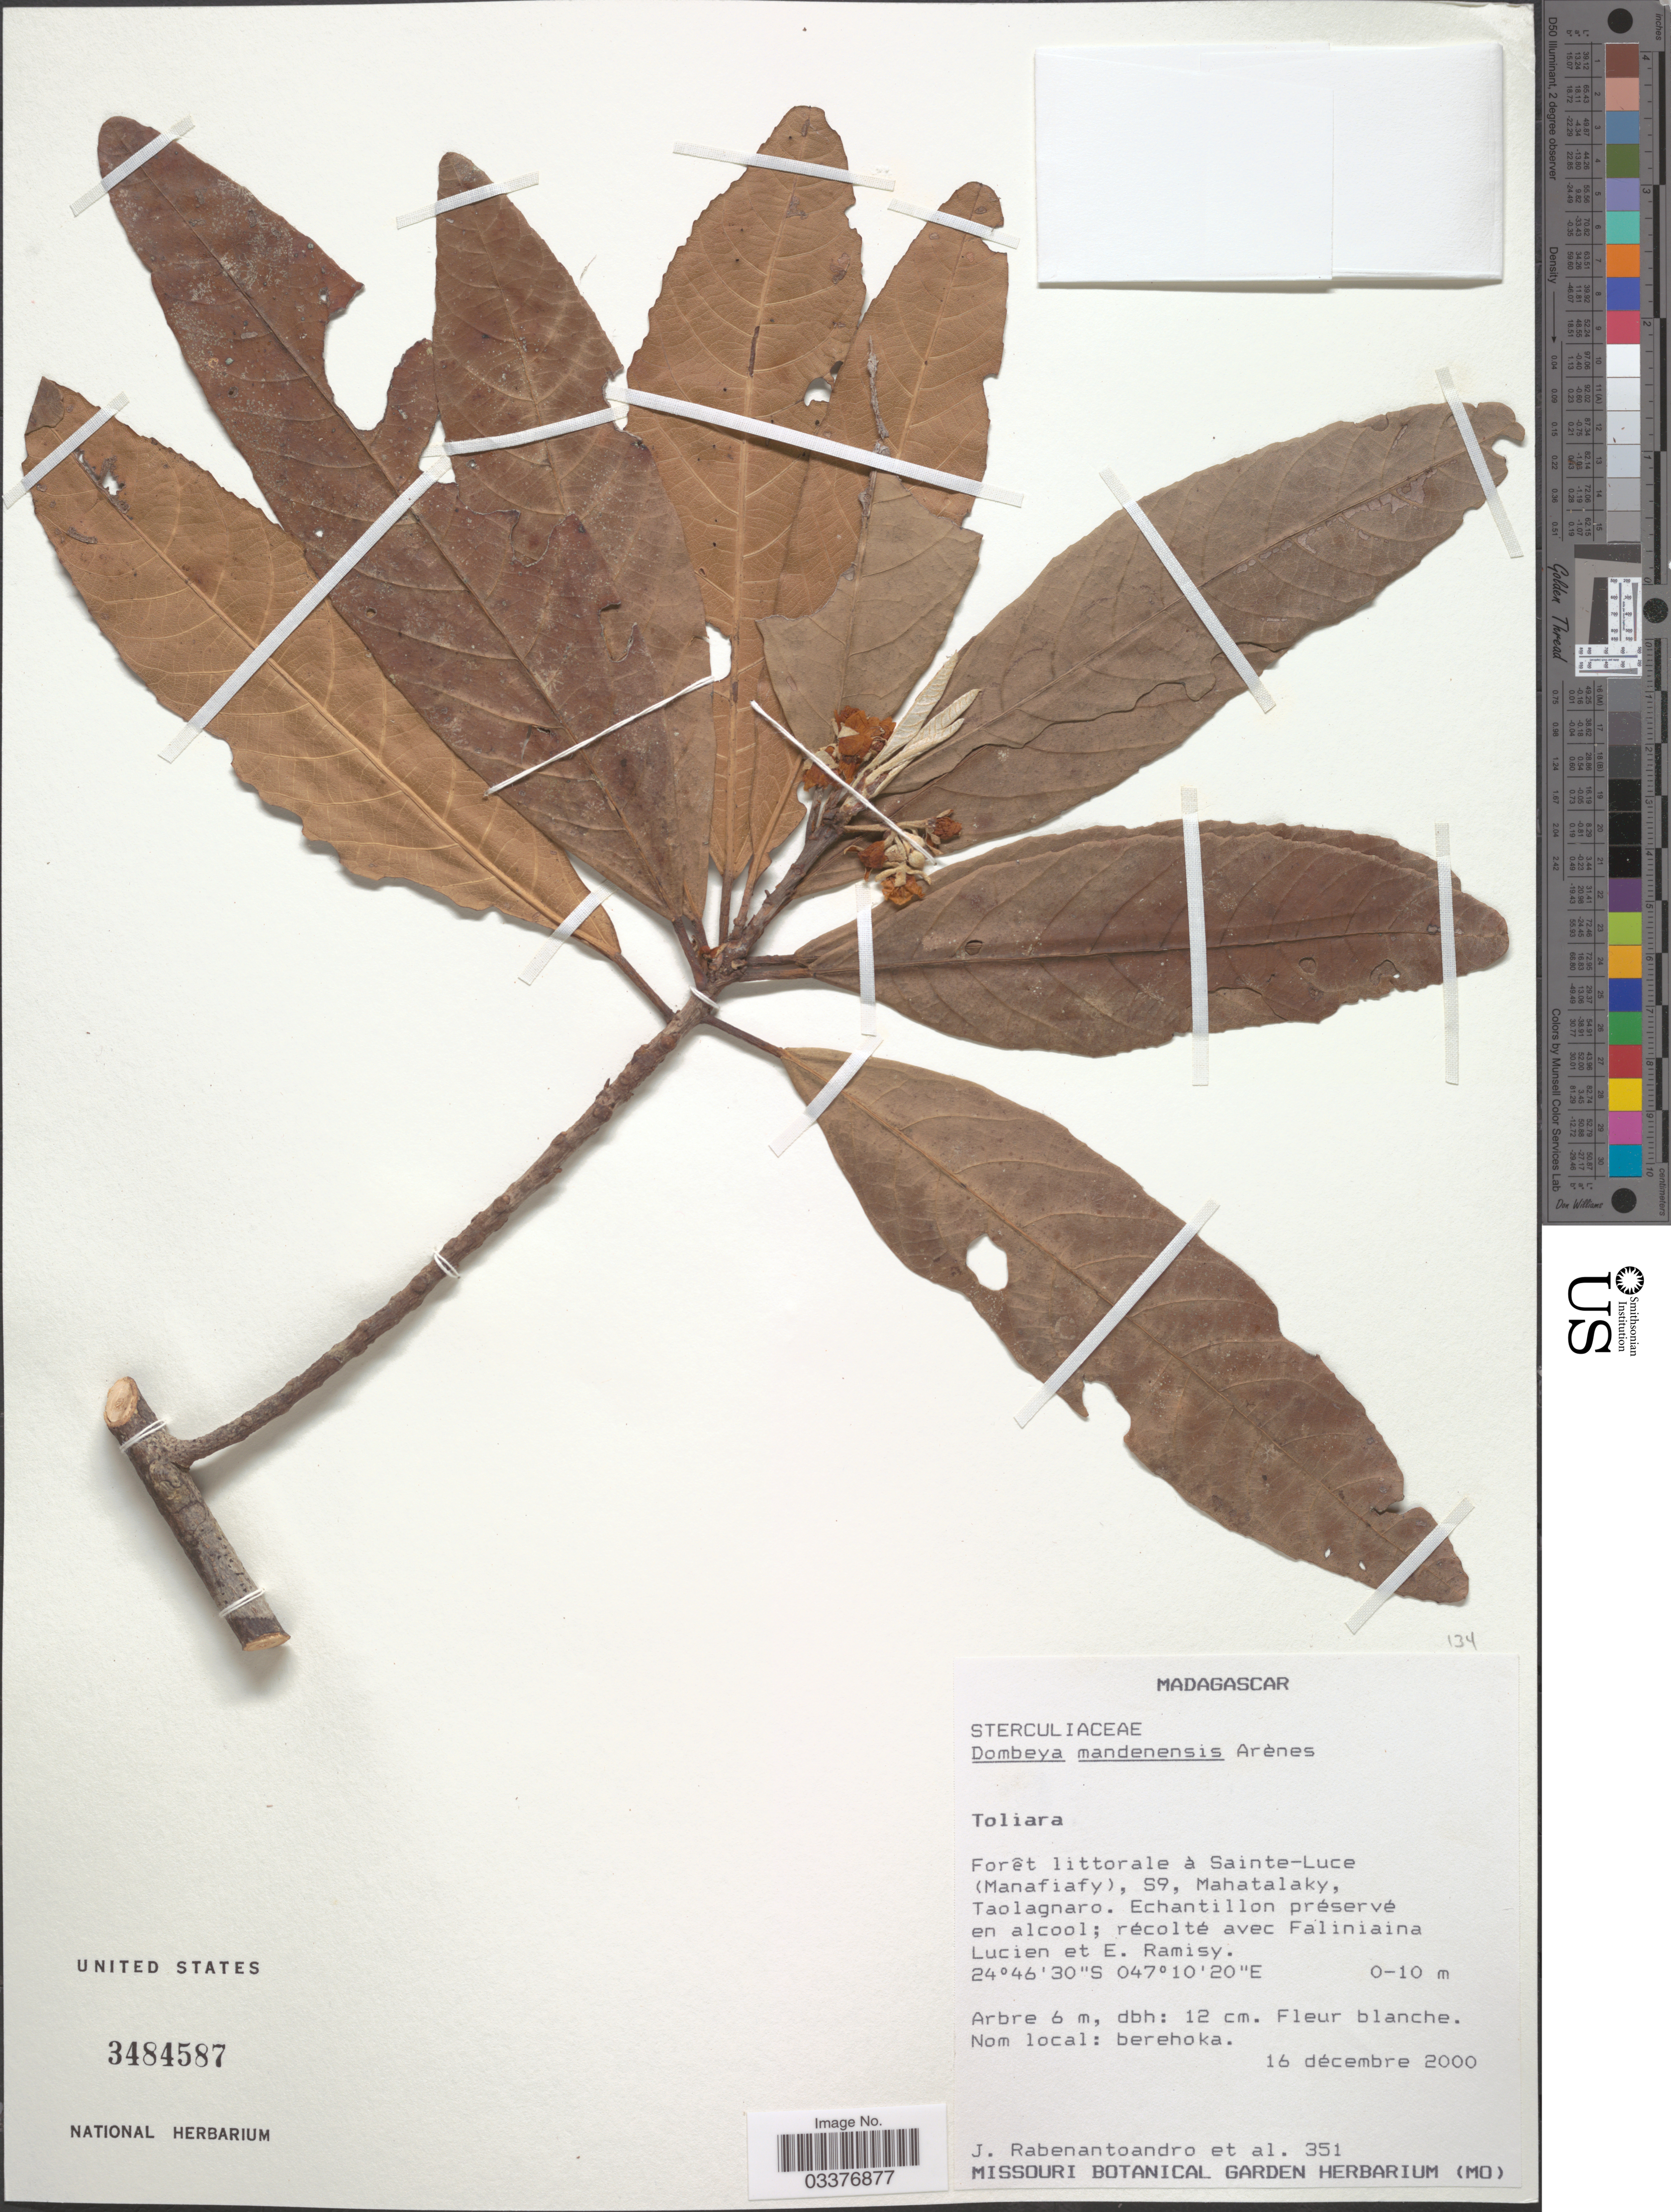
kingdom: Plantae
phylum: Tracheophyta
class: Magnoliopsida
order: Malvales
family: Malvaceae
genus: Dombeya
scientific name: Dombeya mandenensis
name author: Arènes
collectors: J. Rabenantoandro, L. Faliniaina & E. Ramisy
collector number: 351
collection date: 2000-12-16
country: Madagascar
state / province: Anosy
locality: Forêt littorale à Sainte-Luce (Manafiafy), S9, Mahatalaky, Taolagnaro.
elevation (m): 0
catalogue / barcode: US 3484587